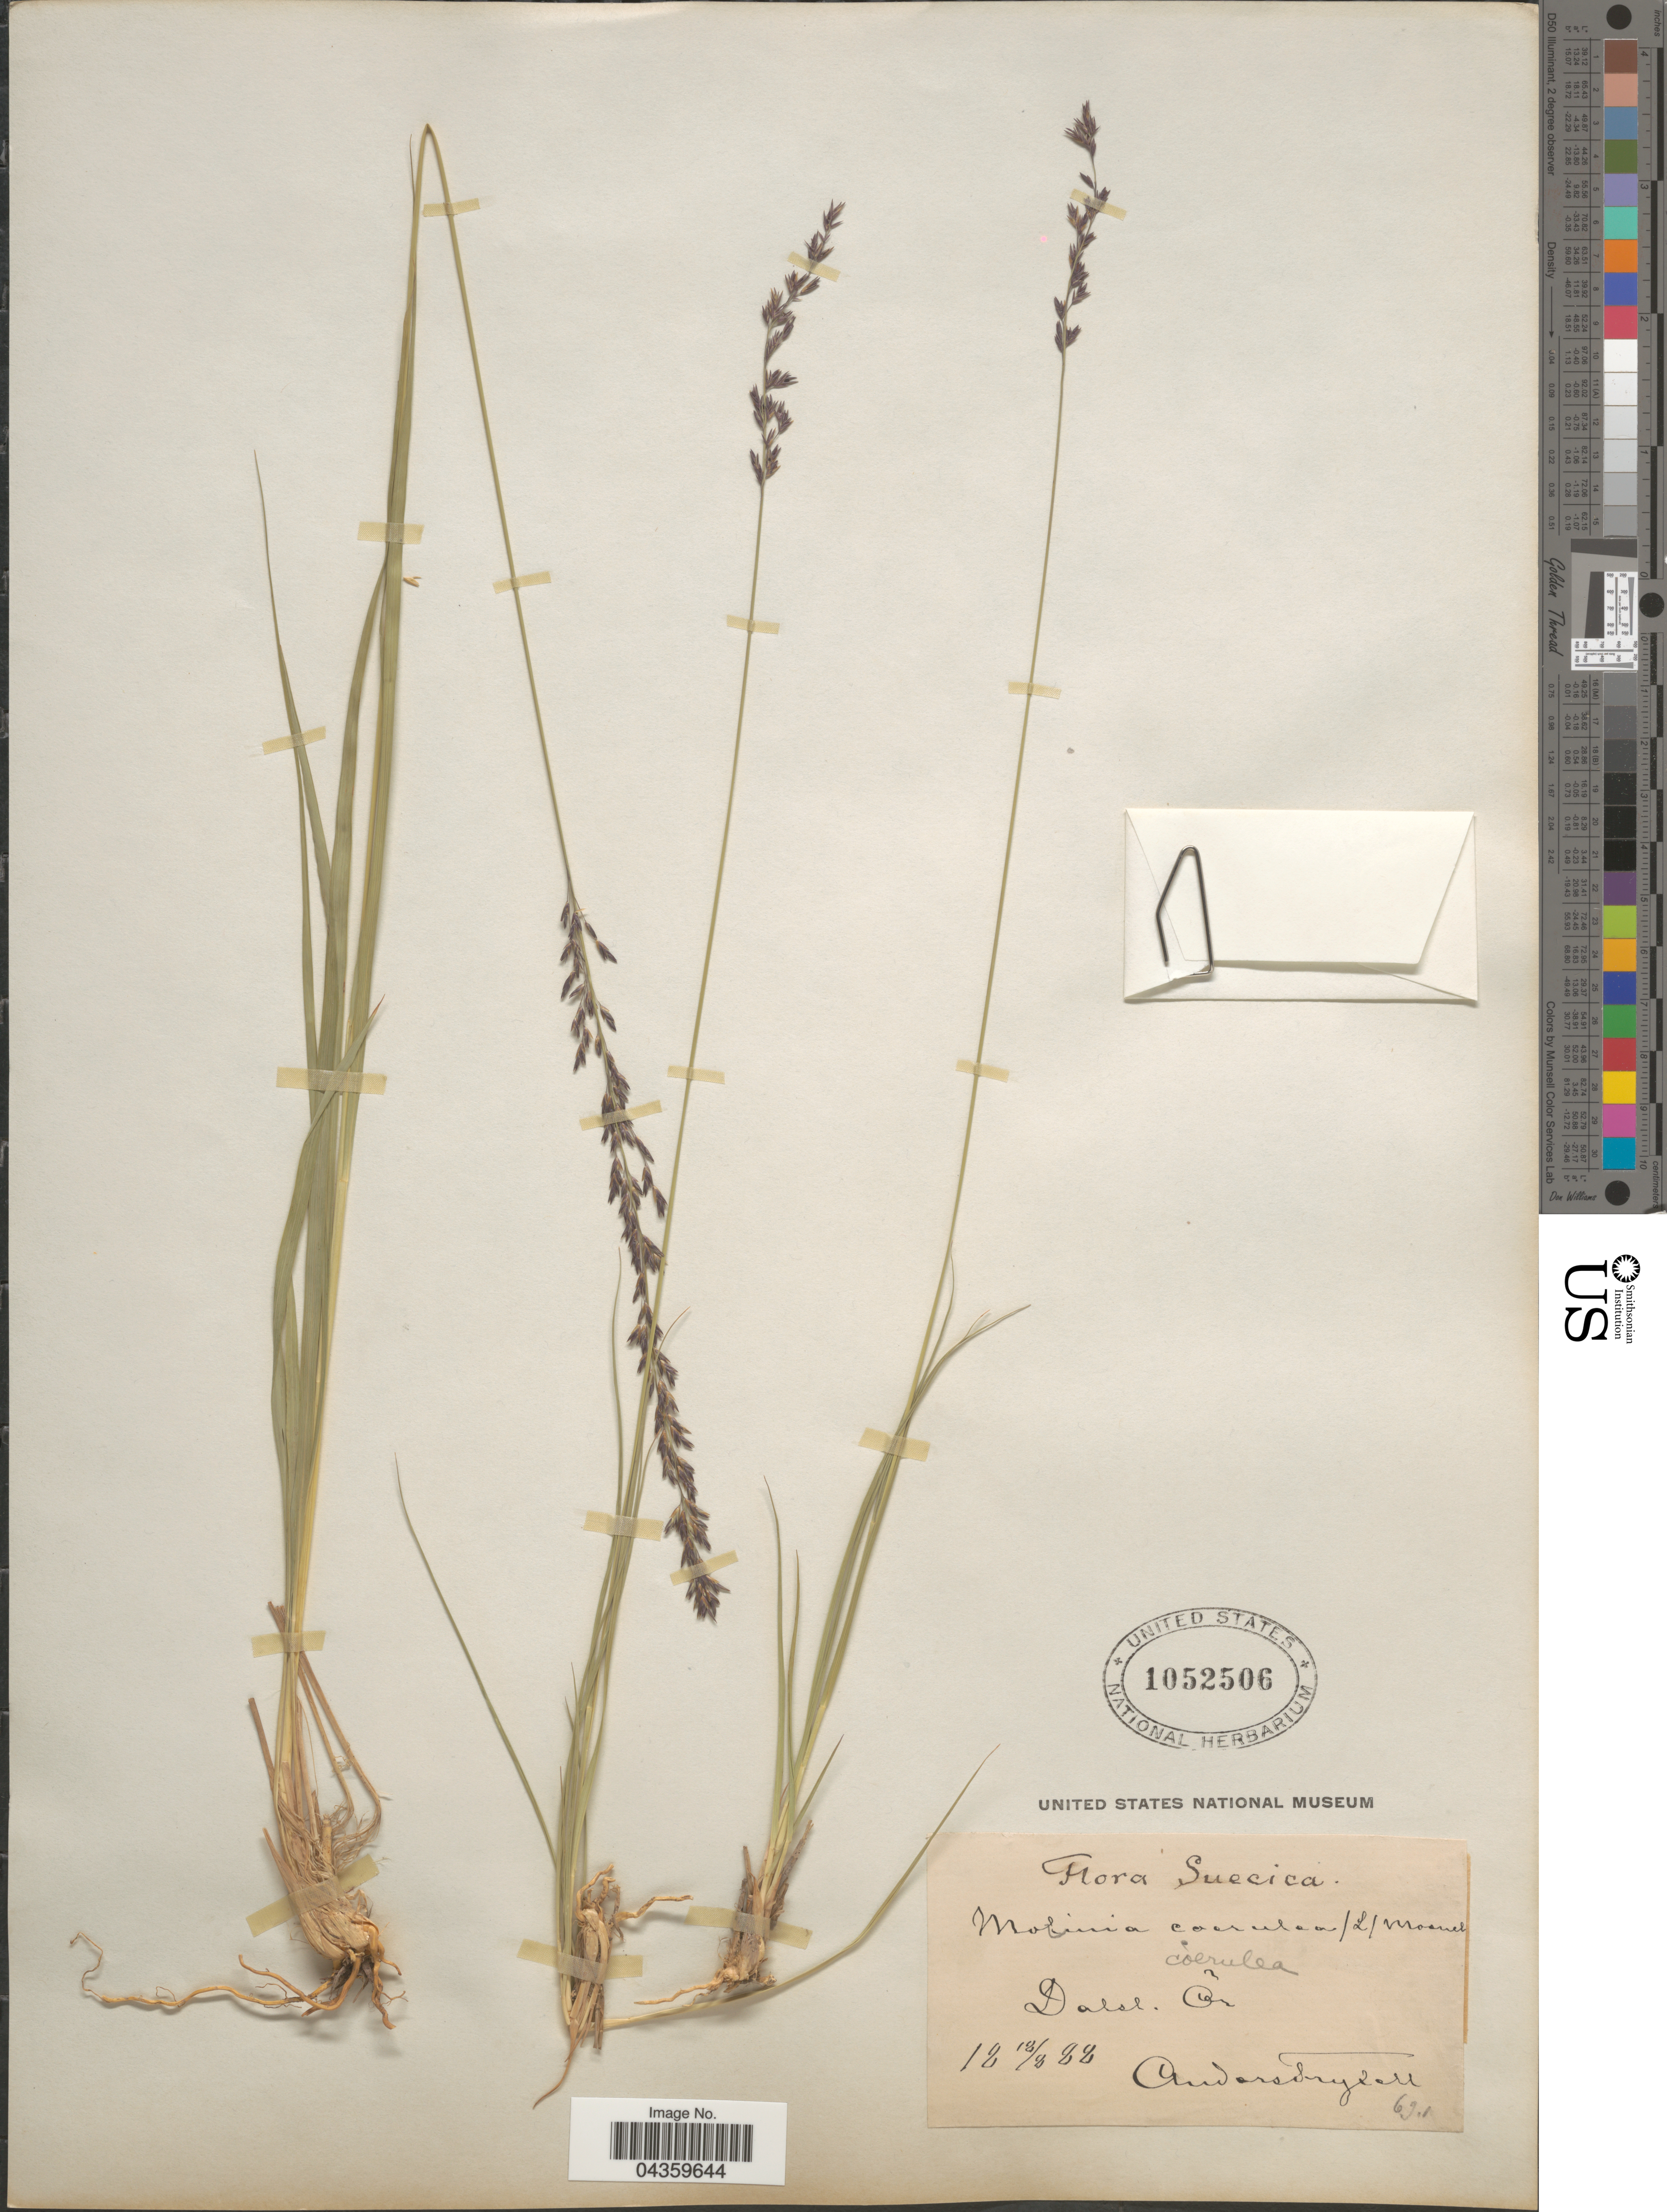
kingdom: Plantae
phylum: Tracheophyta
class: Liliopsida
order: Poales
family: Poaceae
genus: Molinia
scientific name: Molinia caerulea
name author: (L.) Moench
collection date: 1888-08-18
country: Sweden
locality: Suecica. Dalsl. Or.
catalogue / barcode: US 1052506